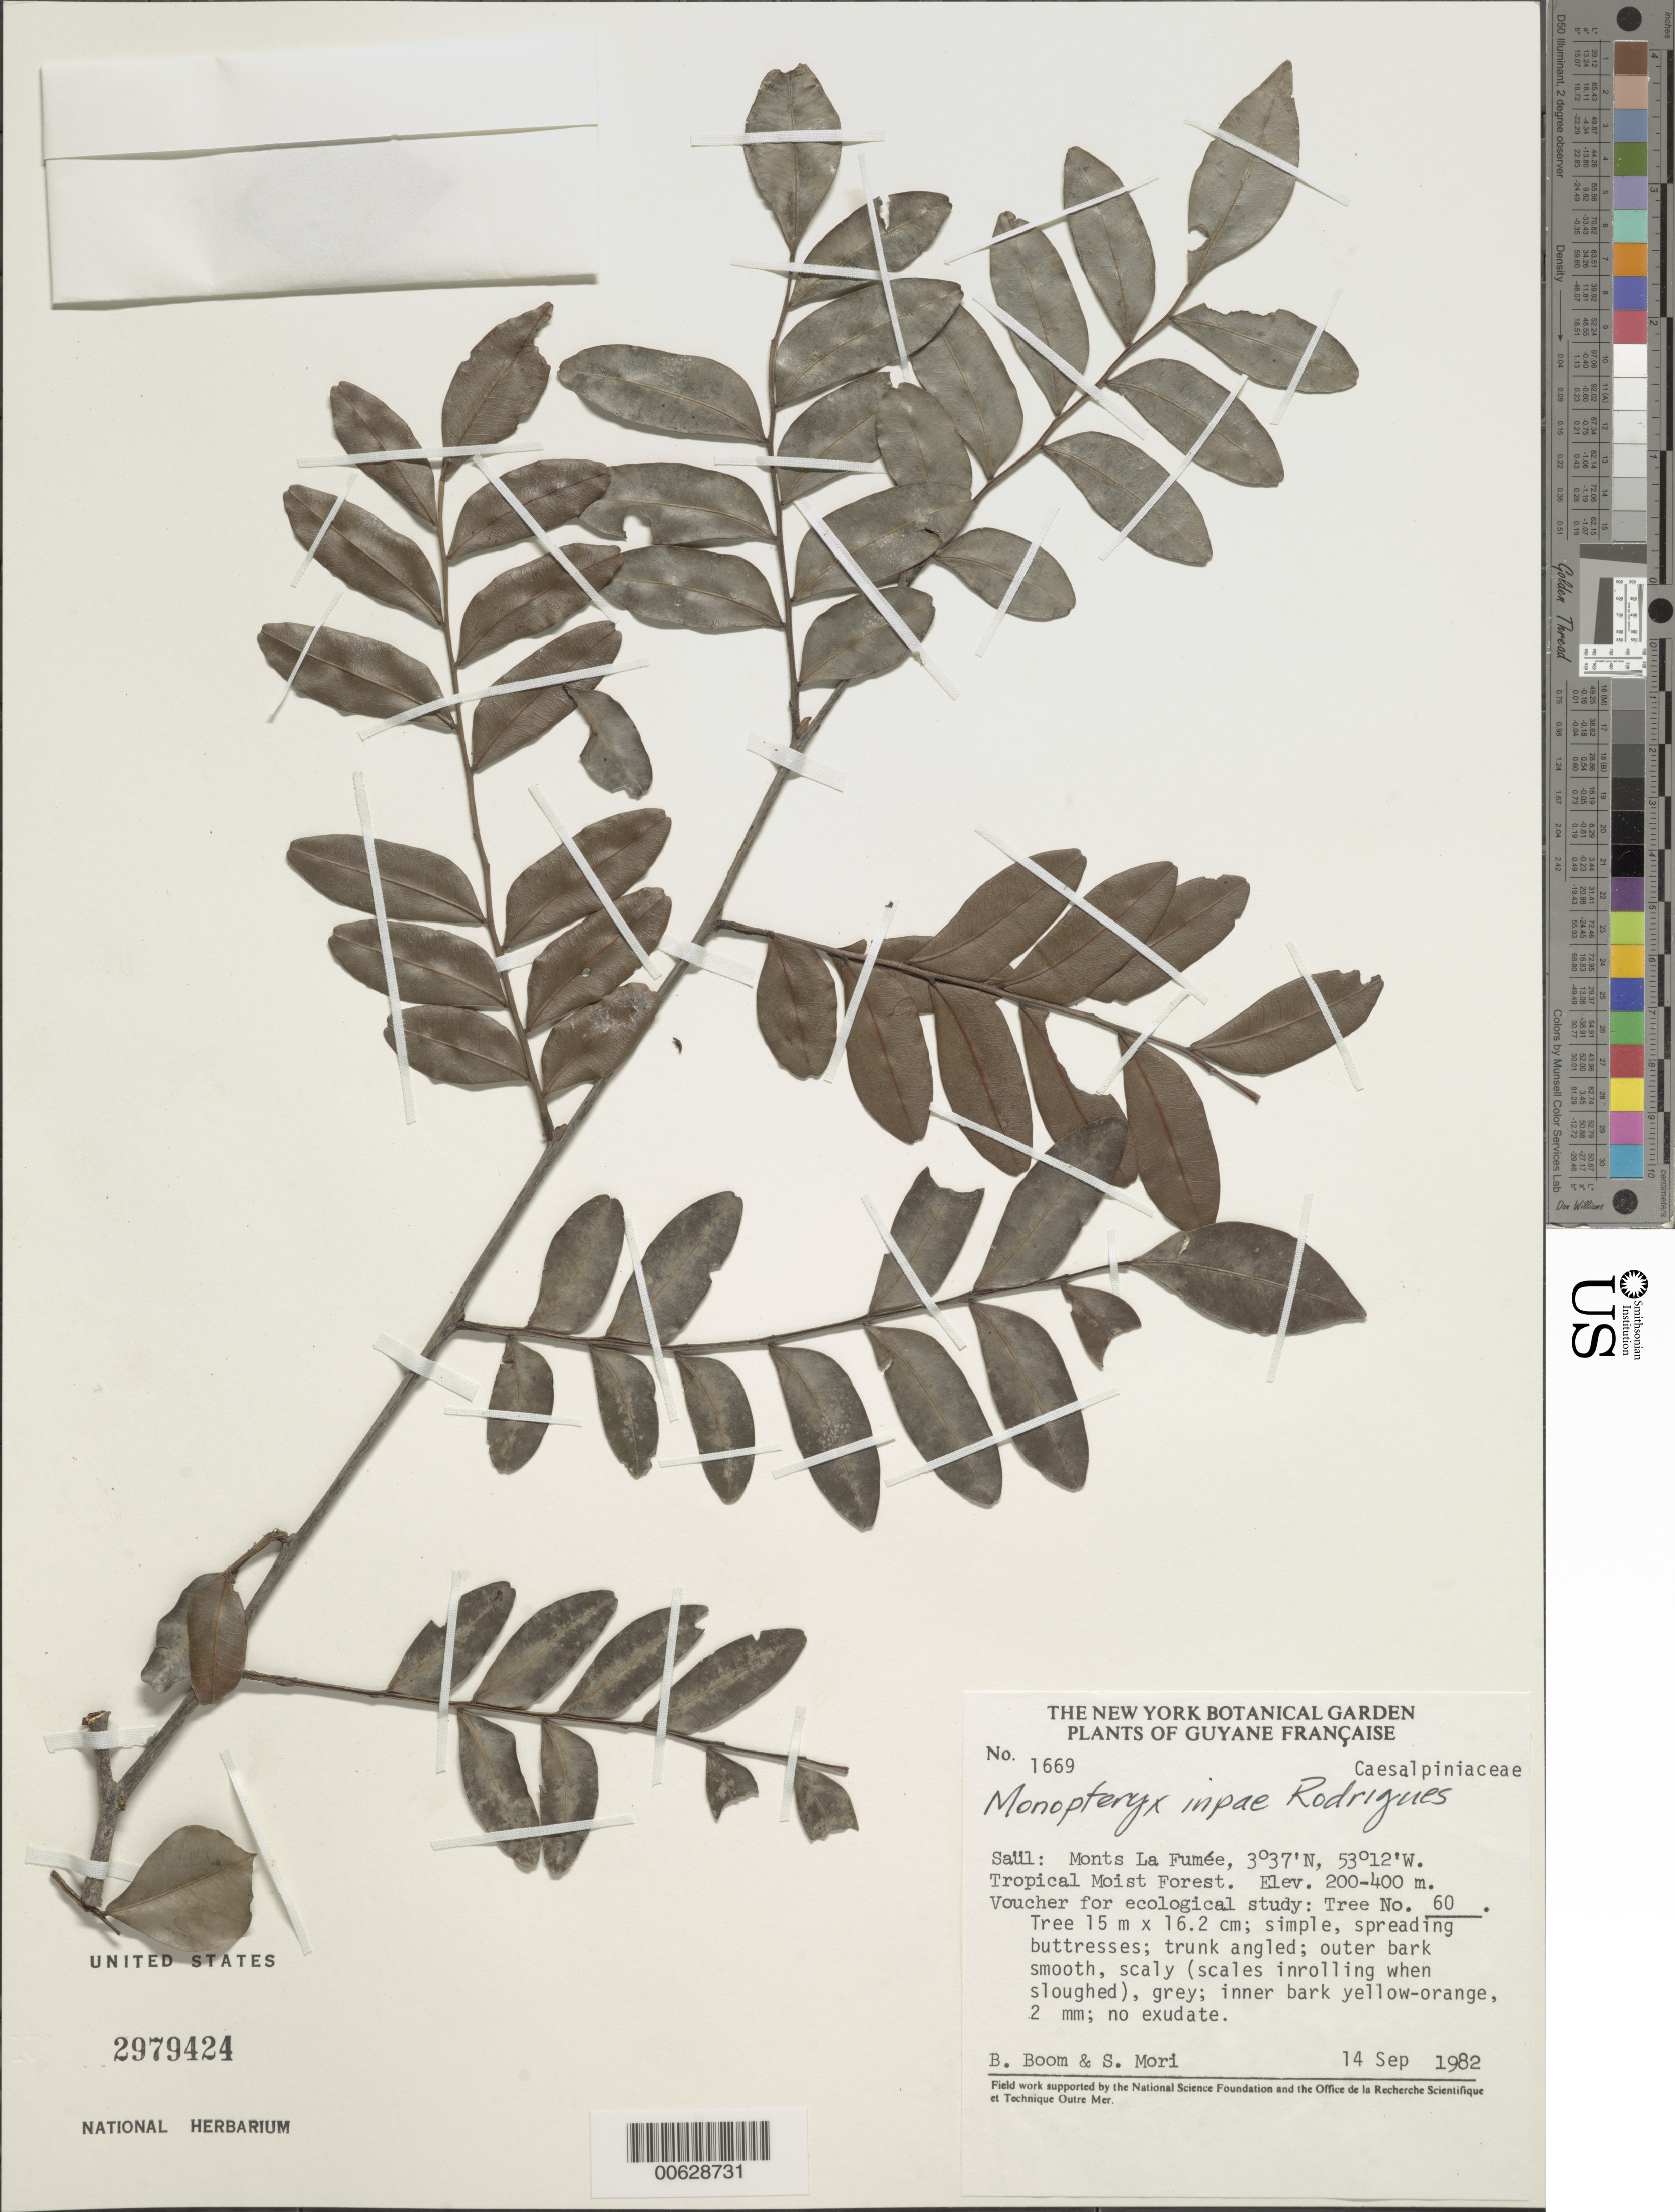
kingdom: Plantae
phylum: Tracheophyta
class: Magnoliopsida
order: Fabales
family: Fabaceae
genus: Monopteryx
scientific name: Monopteryx inpae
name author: W.A. Rodrigues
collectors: B. M. Boom & S. Mori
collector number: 1669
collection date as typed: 14-Sep-82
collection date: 1982-09-14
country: French Guiana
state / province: Saint-Laurent-du-Maroni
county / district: Saül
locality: Saül, Monts La Fumée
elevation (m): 200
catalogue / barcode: US 2979424